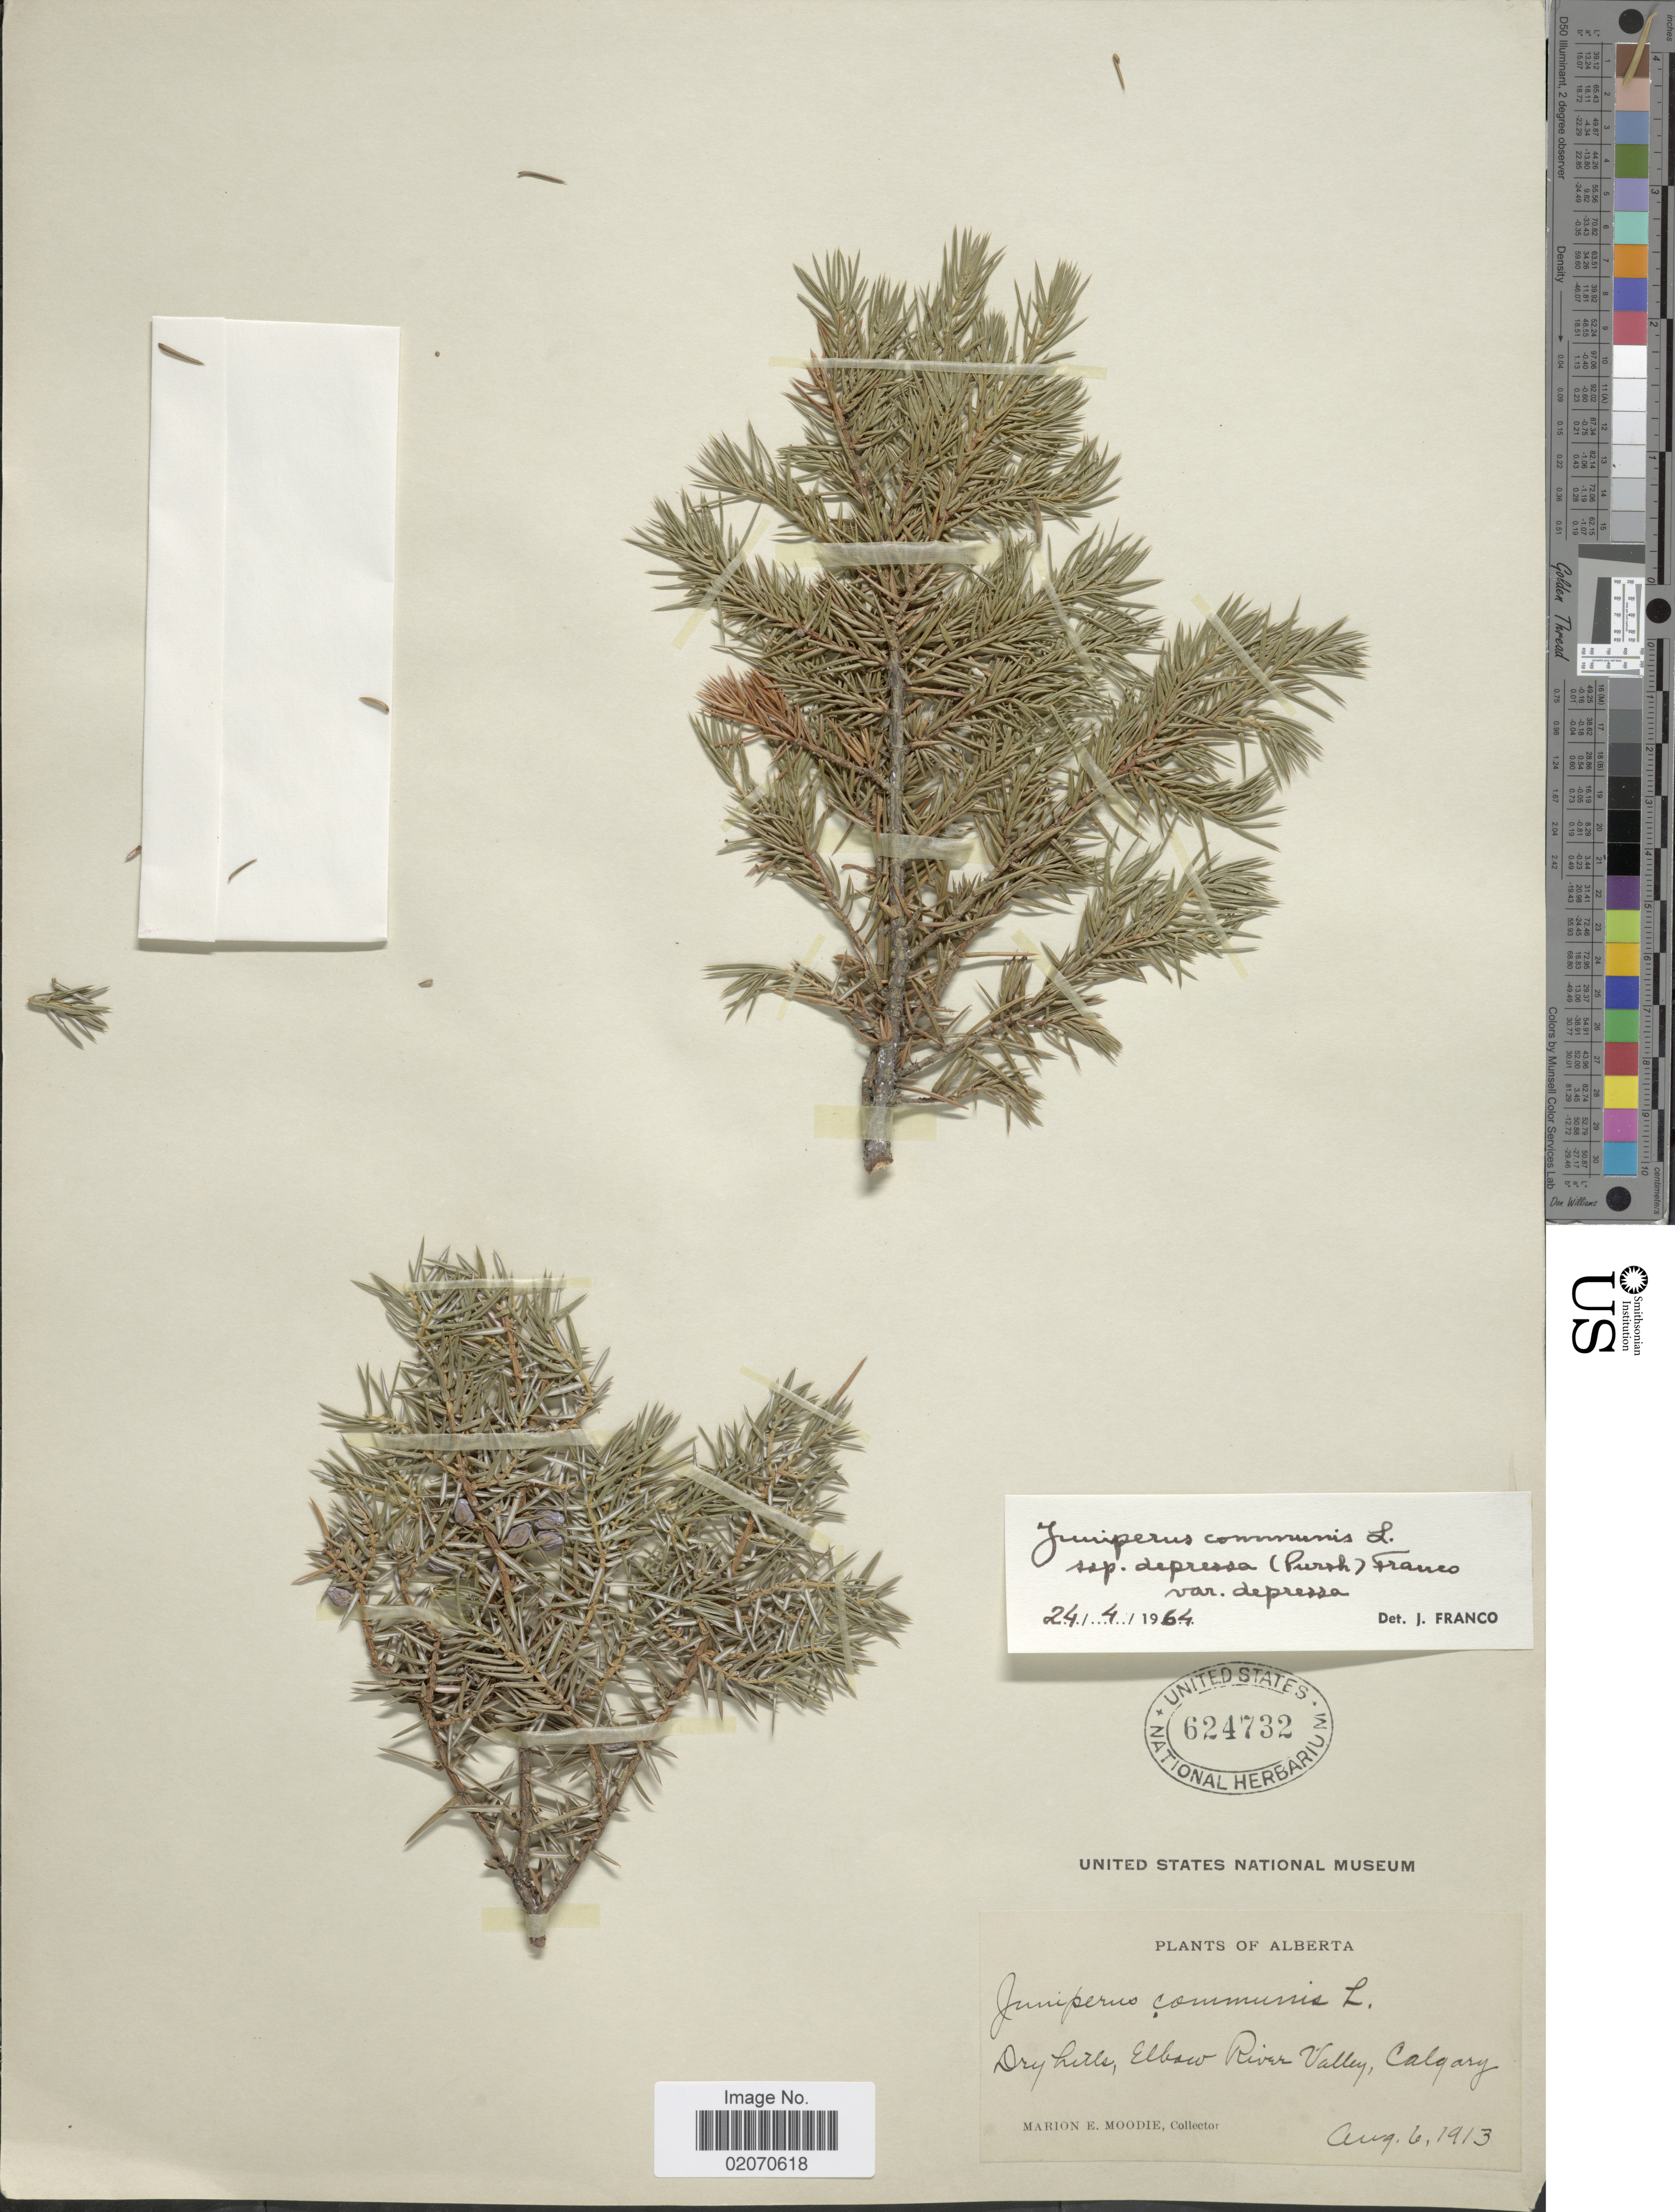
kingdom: Plantae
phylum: Tracheophyta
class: Pinopsida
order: Pinales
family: Cupressaceae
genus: Juniperus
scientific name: Juniperus communis var. depressa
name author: Pursh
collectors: M. E. Moodie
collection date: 1913-08-06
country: Canada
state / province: Alberta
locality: Elbow River Valley, Calgary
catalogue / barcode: US 624732